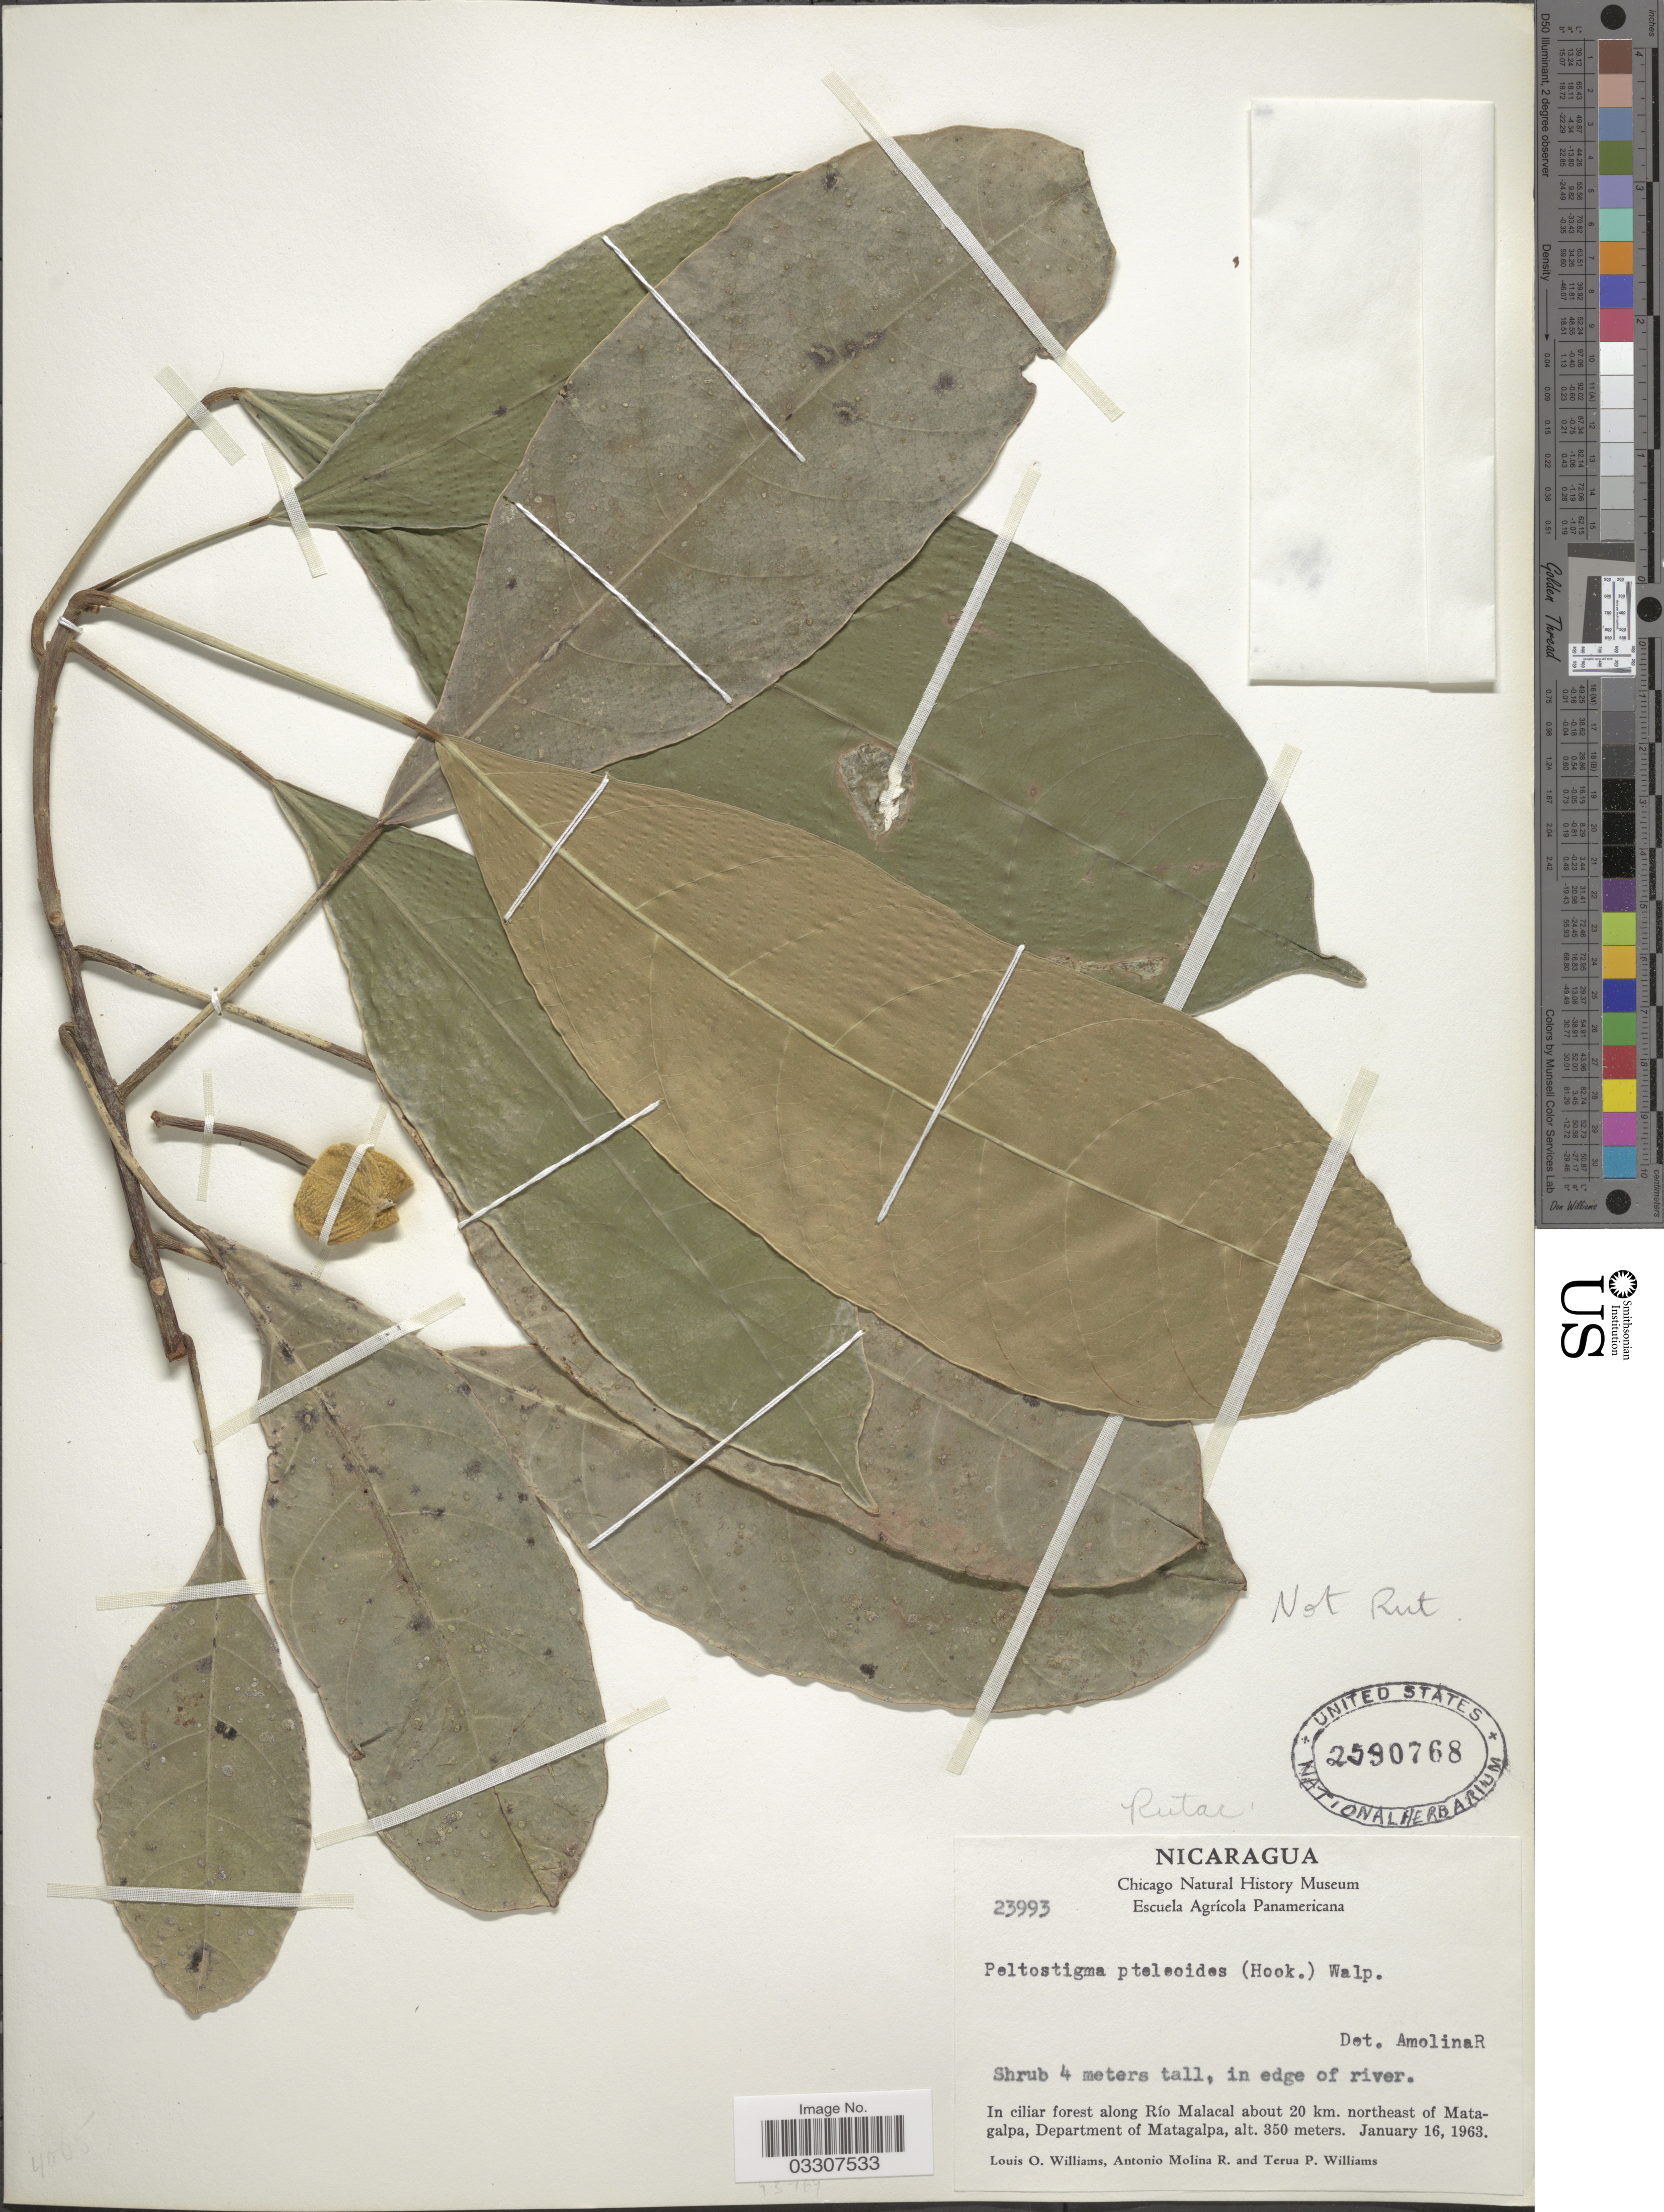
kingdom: Plantae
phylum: Tracheophyta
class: Magnoliopsida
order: Malpighiales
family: Euphorbiaceae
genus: Garcia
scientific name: Garcia sp.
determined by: Londoño-Echeverri, Y.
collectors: L. O. Williams, A. Molina R. & T. Williams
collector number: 23993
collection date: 1963-01-16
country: Nicaragua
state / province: Matagalpa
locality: In ciliar forest along Río Malacal about 20 km. northeast of Matagalpa, Department of Matagalpa.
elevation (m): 350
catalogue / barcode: US 2590768